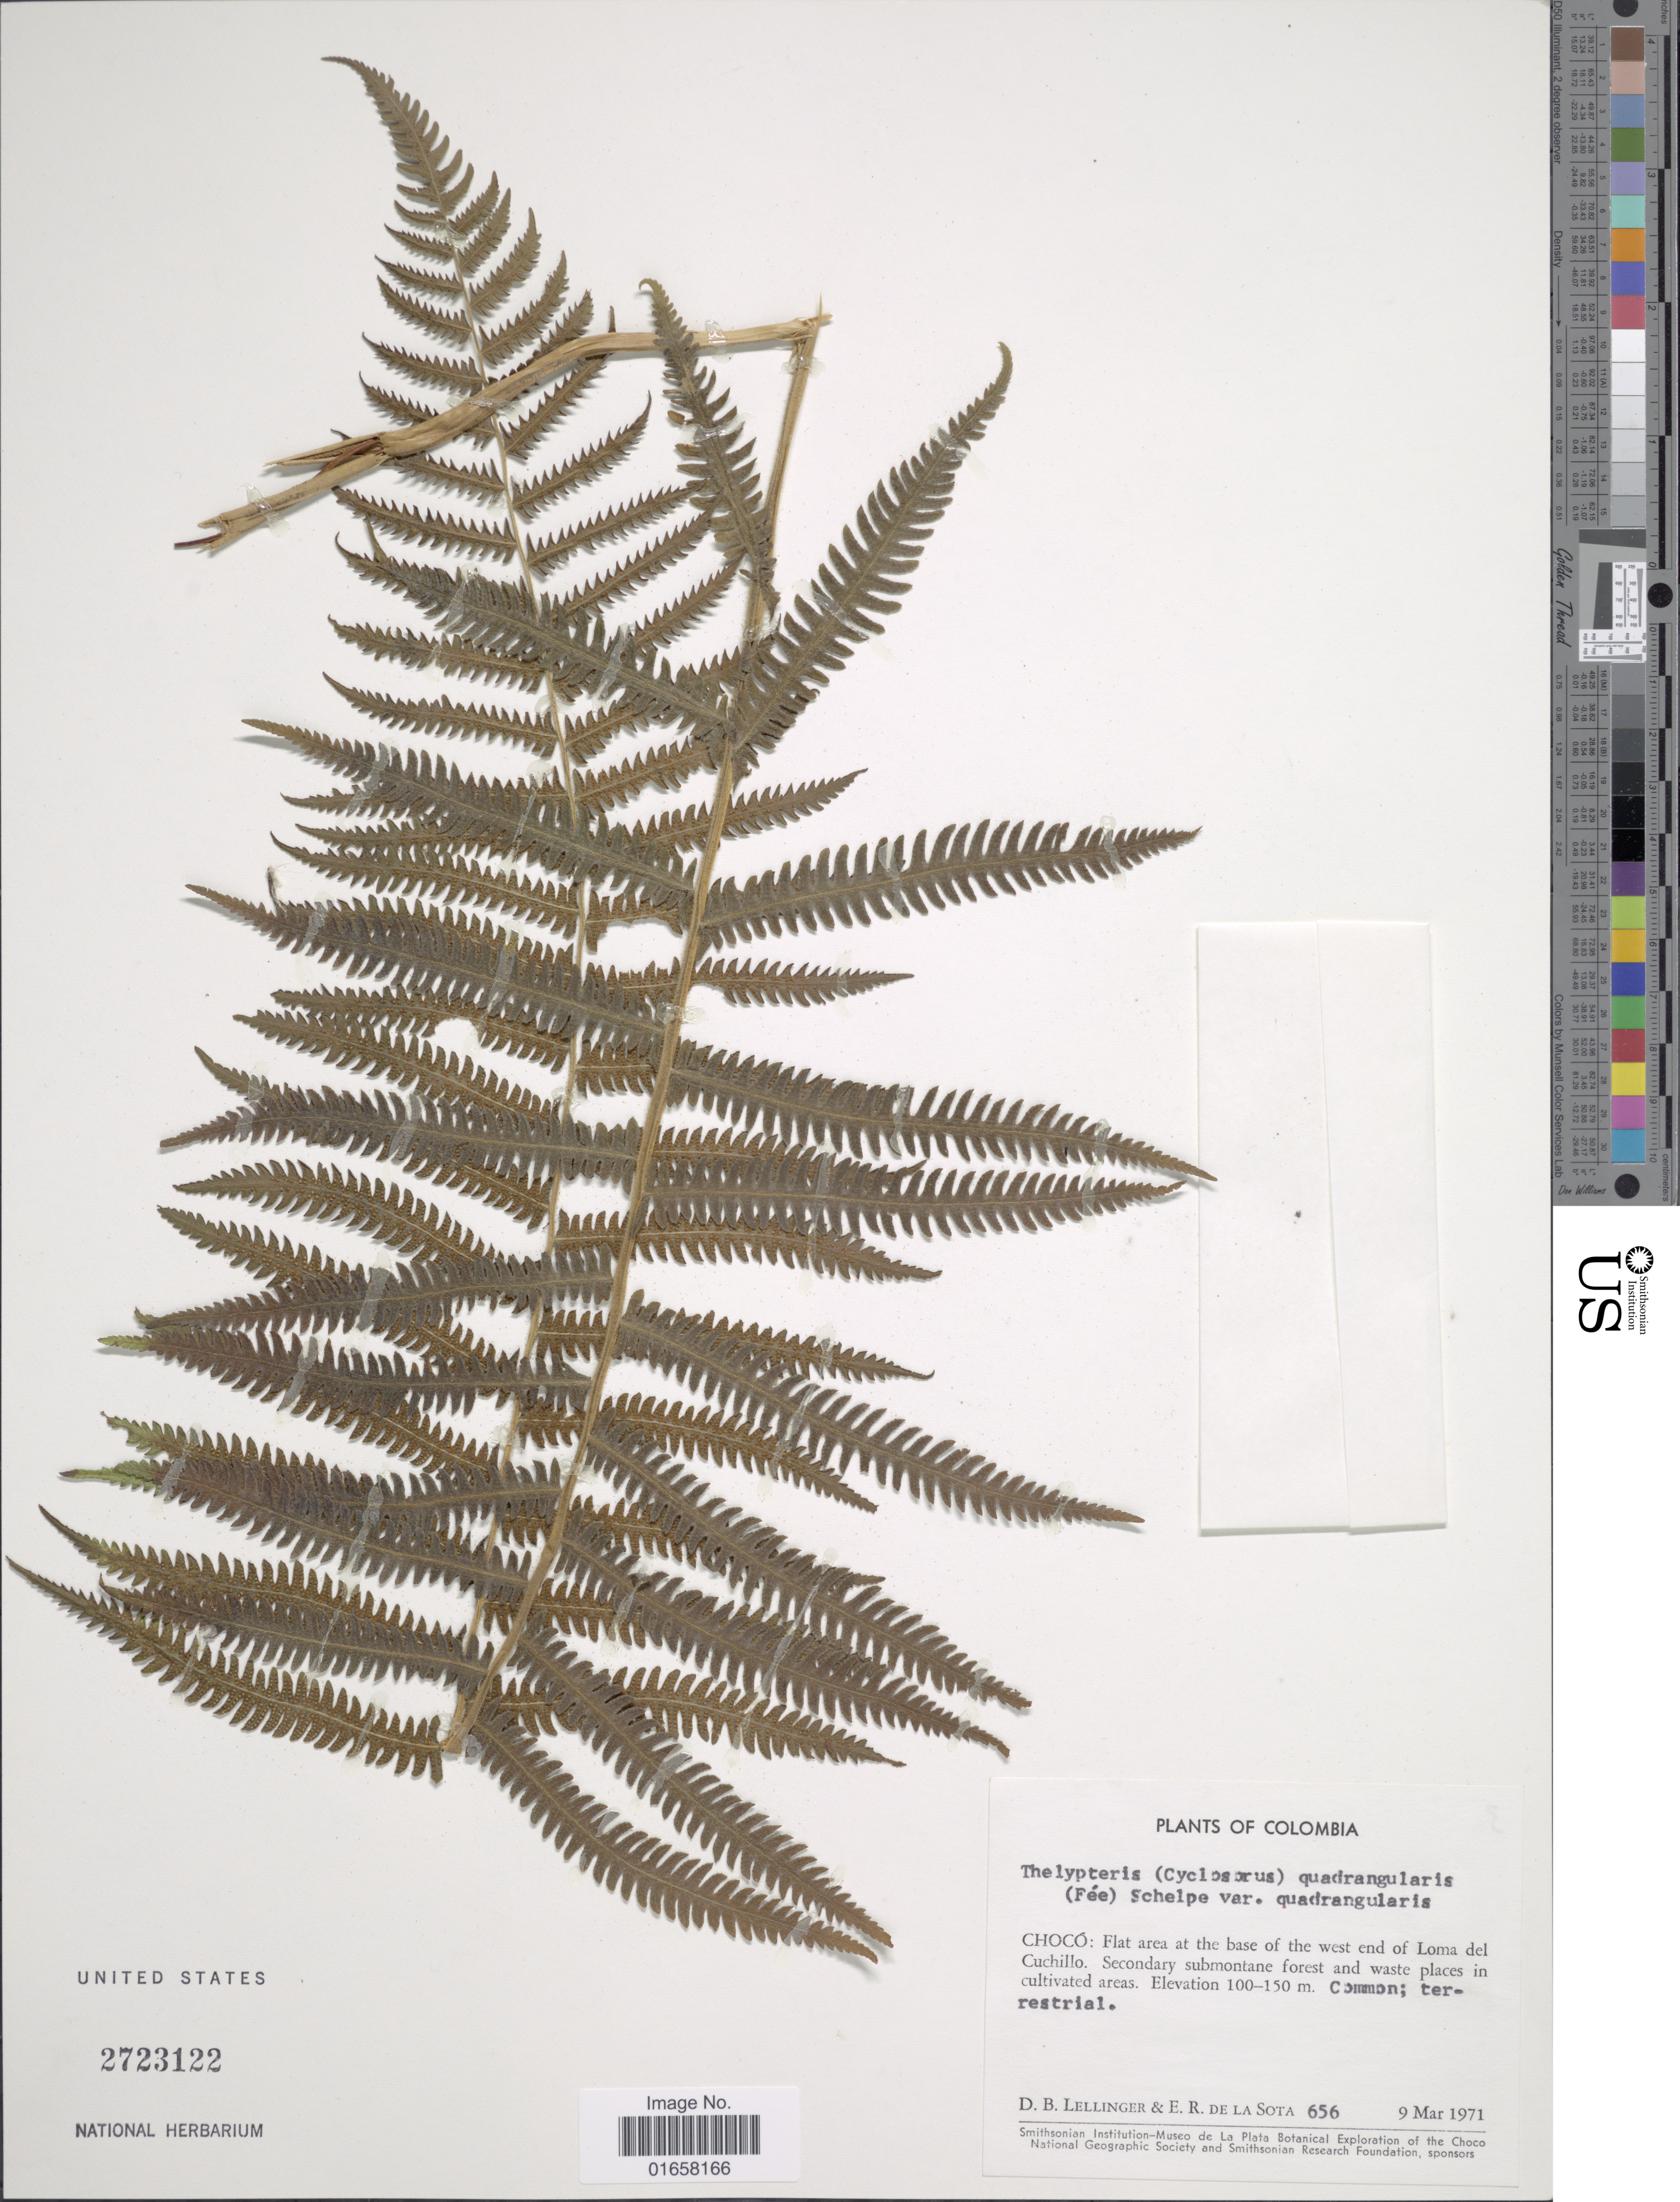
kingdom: Plantae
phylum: Tracheophyta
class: Polypodiopsida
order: Polypodiales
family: Thelypteridaceae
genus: Christella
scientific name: Christella hispidula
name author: (Decne.) Holttum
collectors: D. B. Lellinger & E. R. de la Sota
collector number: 656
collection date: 1971-03-09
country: Colombia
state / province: Chocó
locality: Flat area at the base of the west end of Loma del Cuchillo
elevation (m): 100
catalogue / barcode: US 2423122